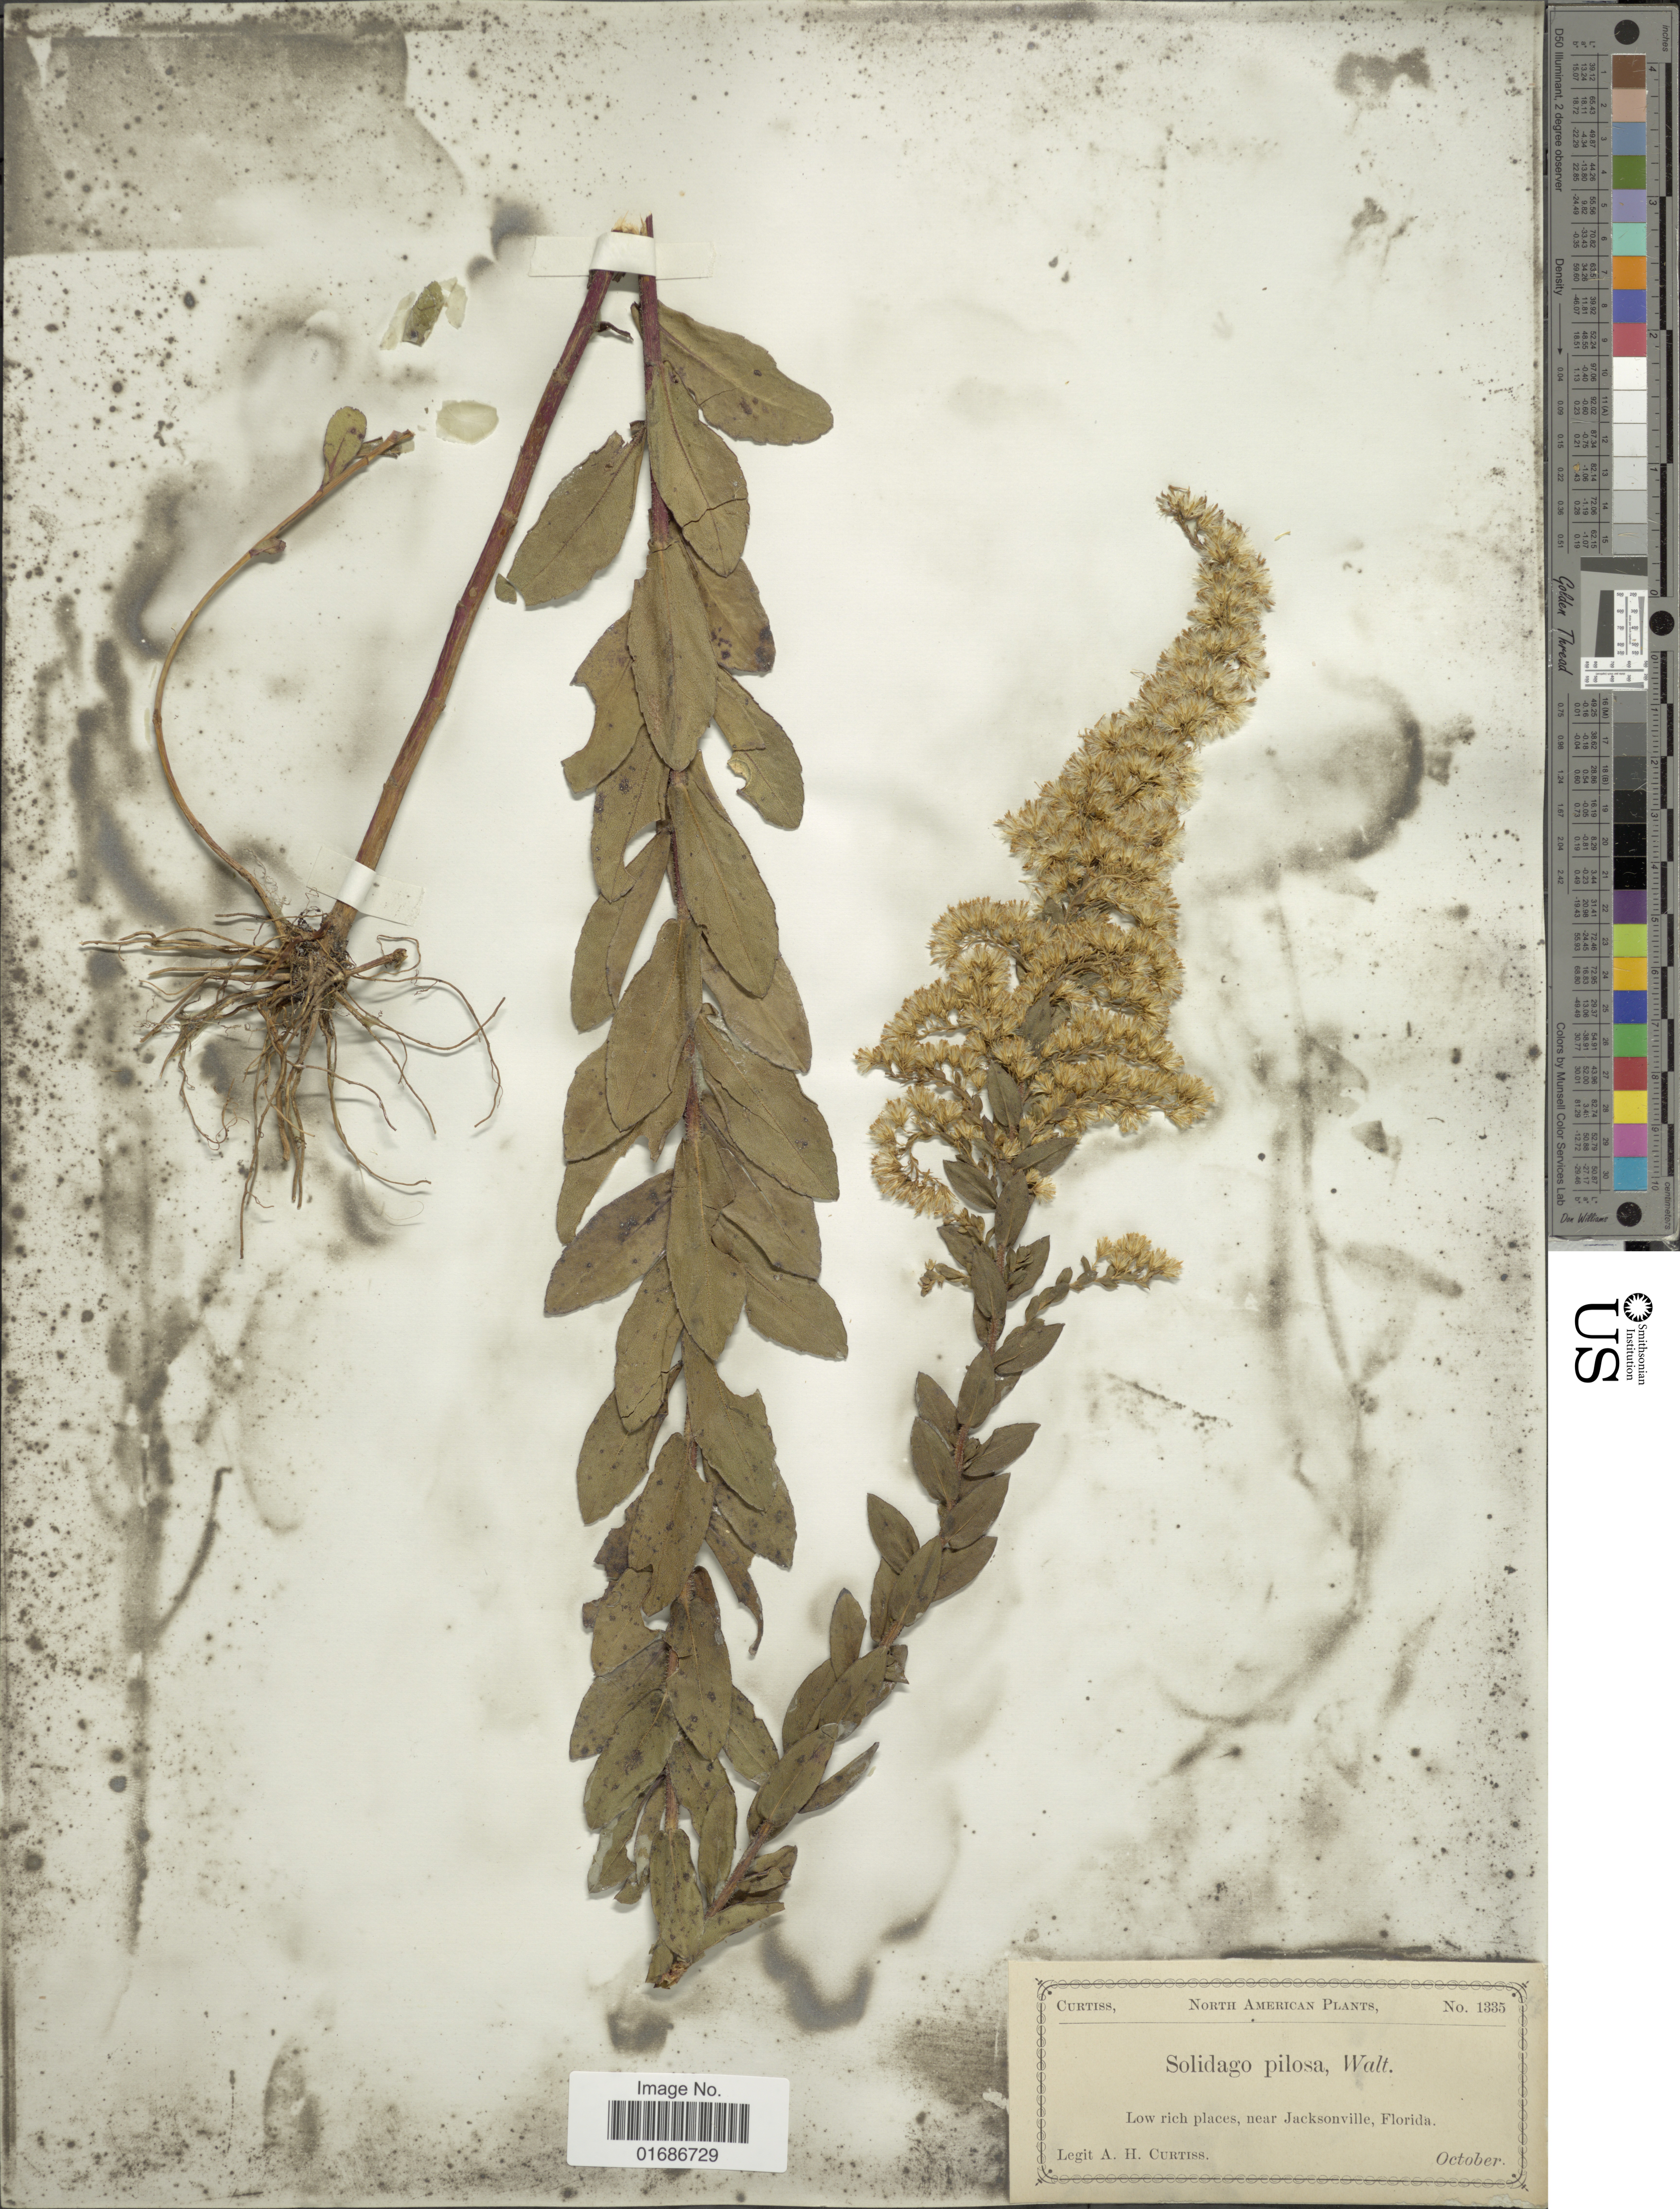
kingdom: Plantae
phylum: Tracheophyta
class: Magnoliopsida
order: Asterales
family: Asteraceae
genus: Solidago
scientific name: Solidago fistulosa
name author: Mill.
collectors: A. H. Curtiss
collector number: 1335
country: United States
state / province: Florida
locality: Low rich places, near Jacksonville